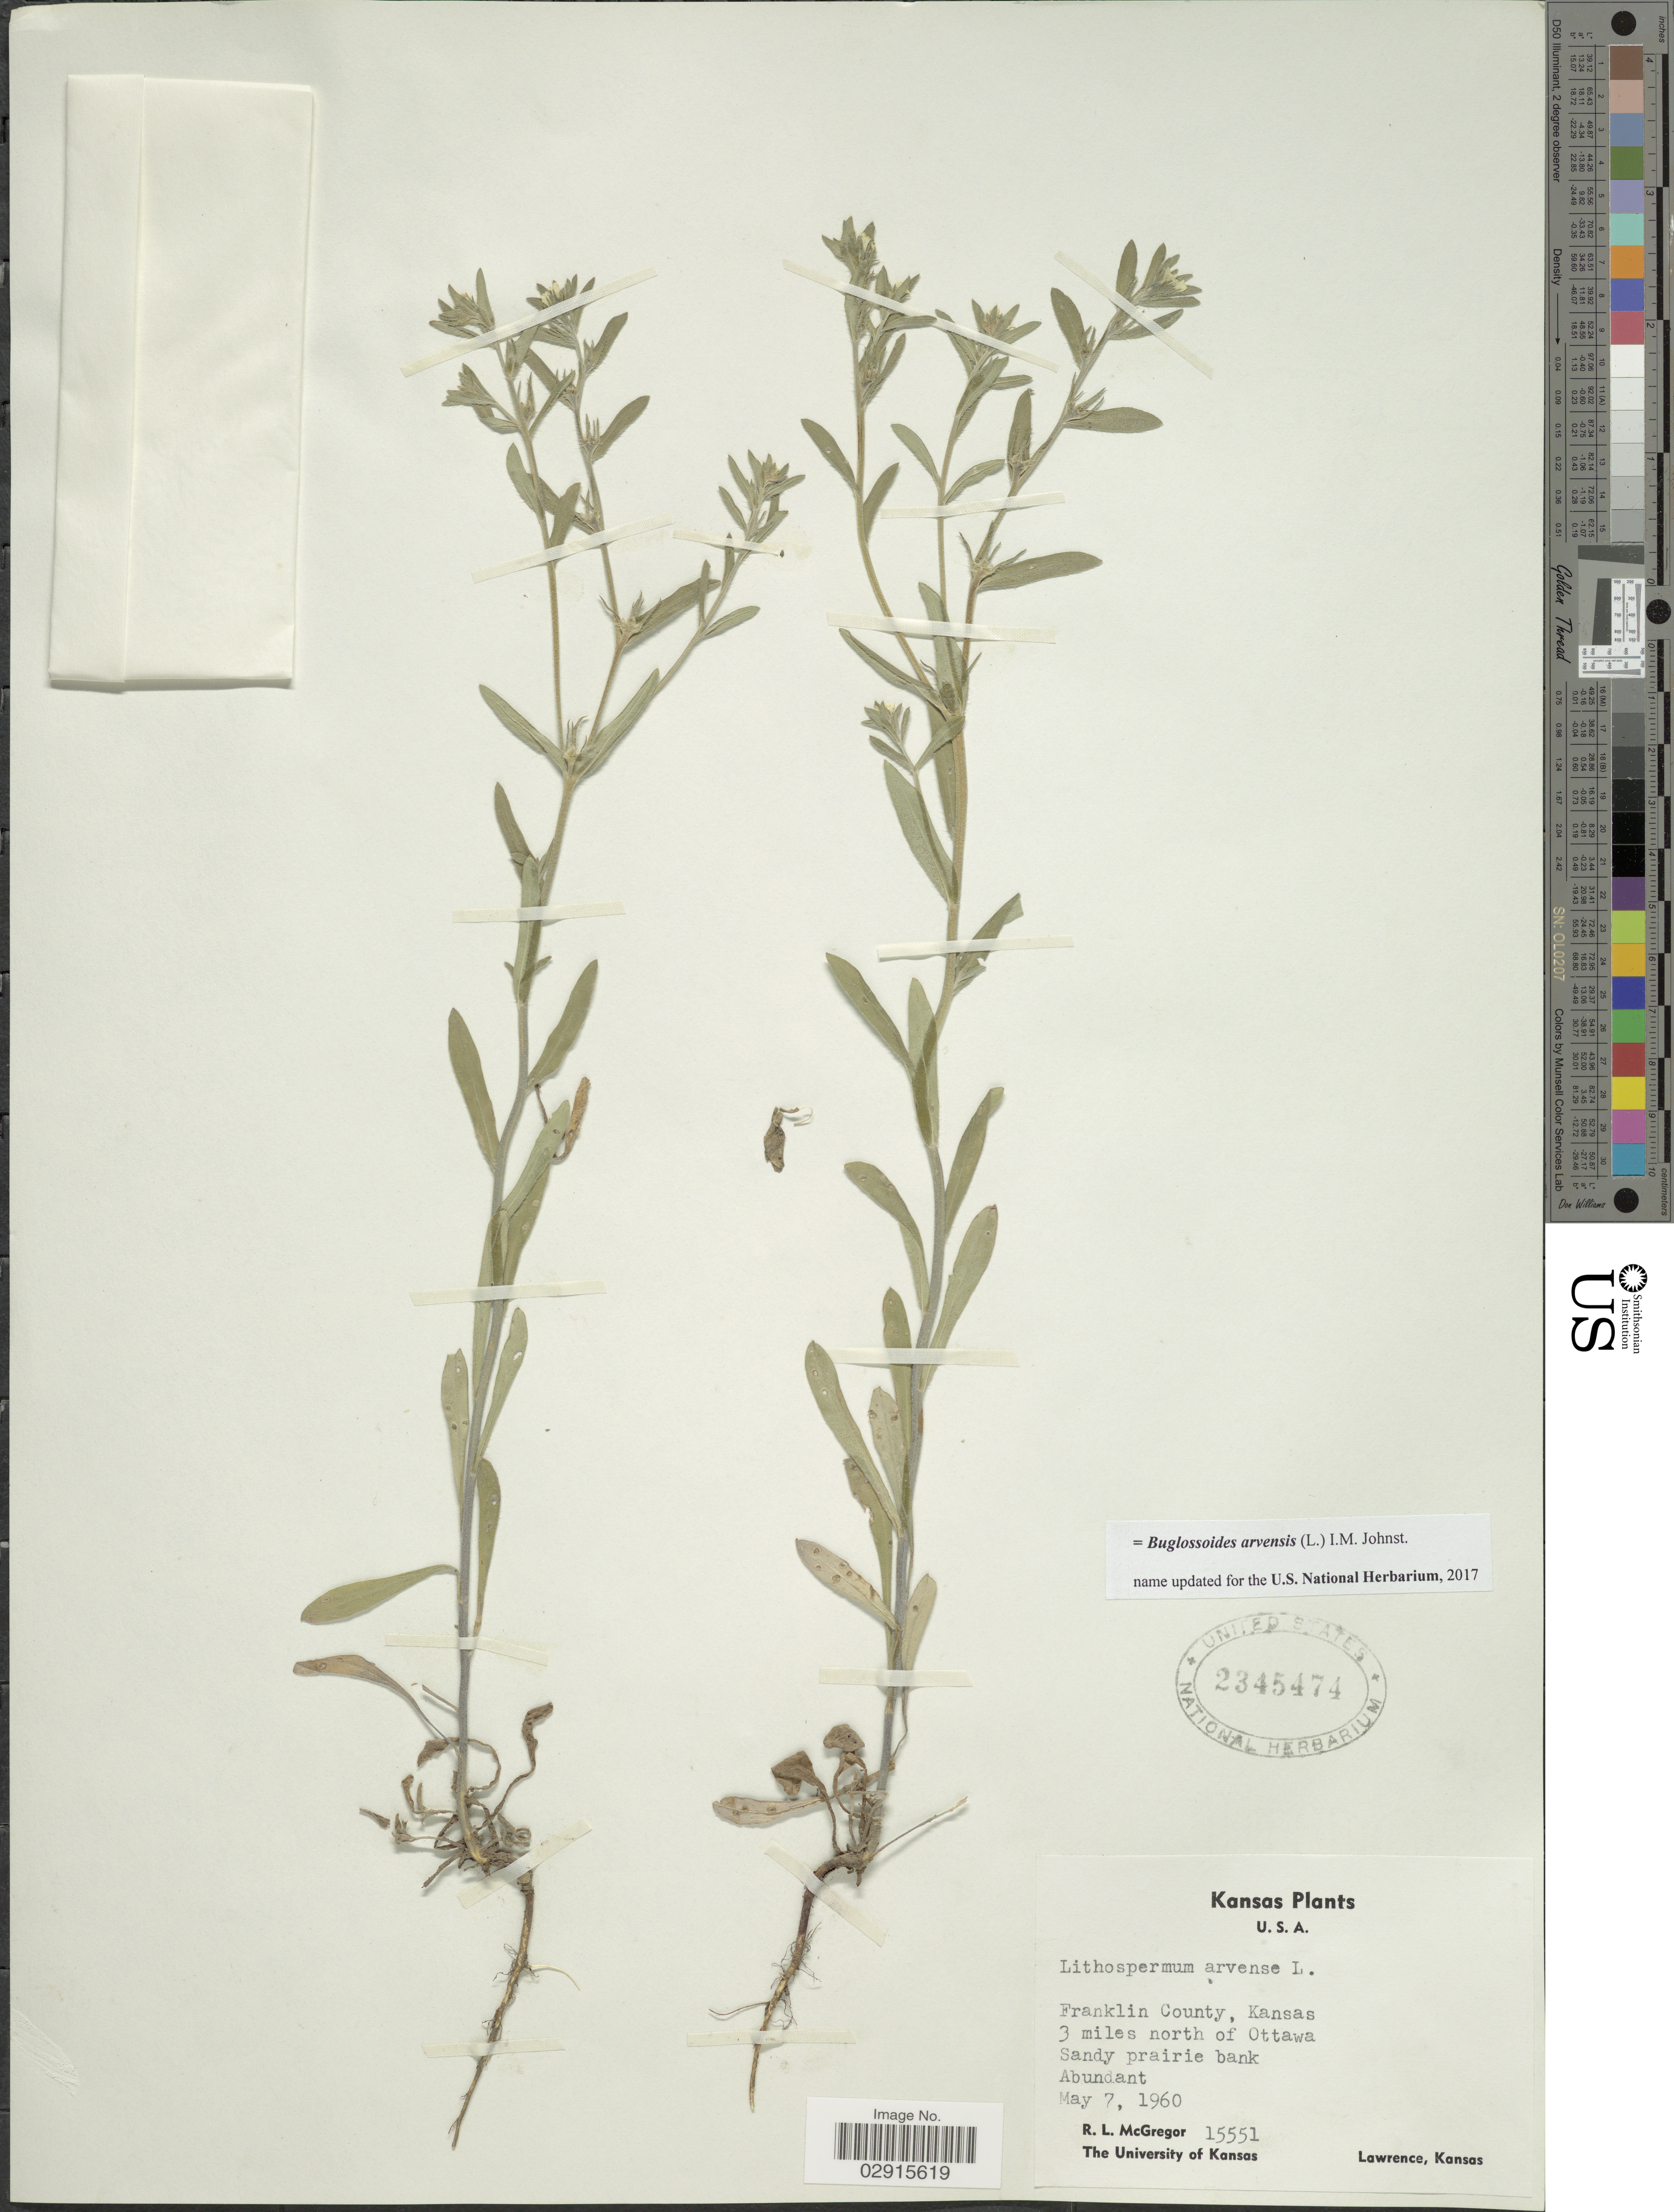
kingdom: Plantae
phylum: Tracheophyta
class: Magnoliopsida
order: Boraginales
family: Boraginaceae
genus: Buglossoides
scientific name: Buglossoides arvensis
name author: (L.) I.M. Johnst.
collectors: R. McGregor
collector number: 15551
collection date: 1960-05-07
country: United States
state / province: Kansas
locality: Franklin County, 3 miles north of Ottawa.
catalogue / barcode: US 2345474